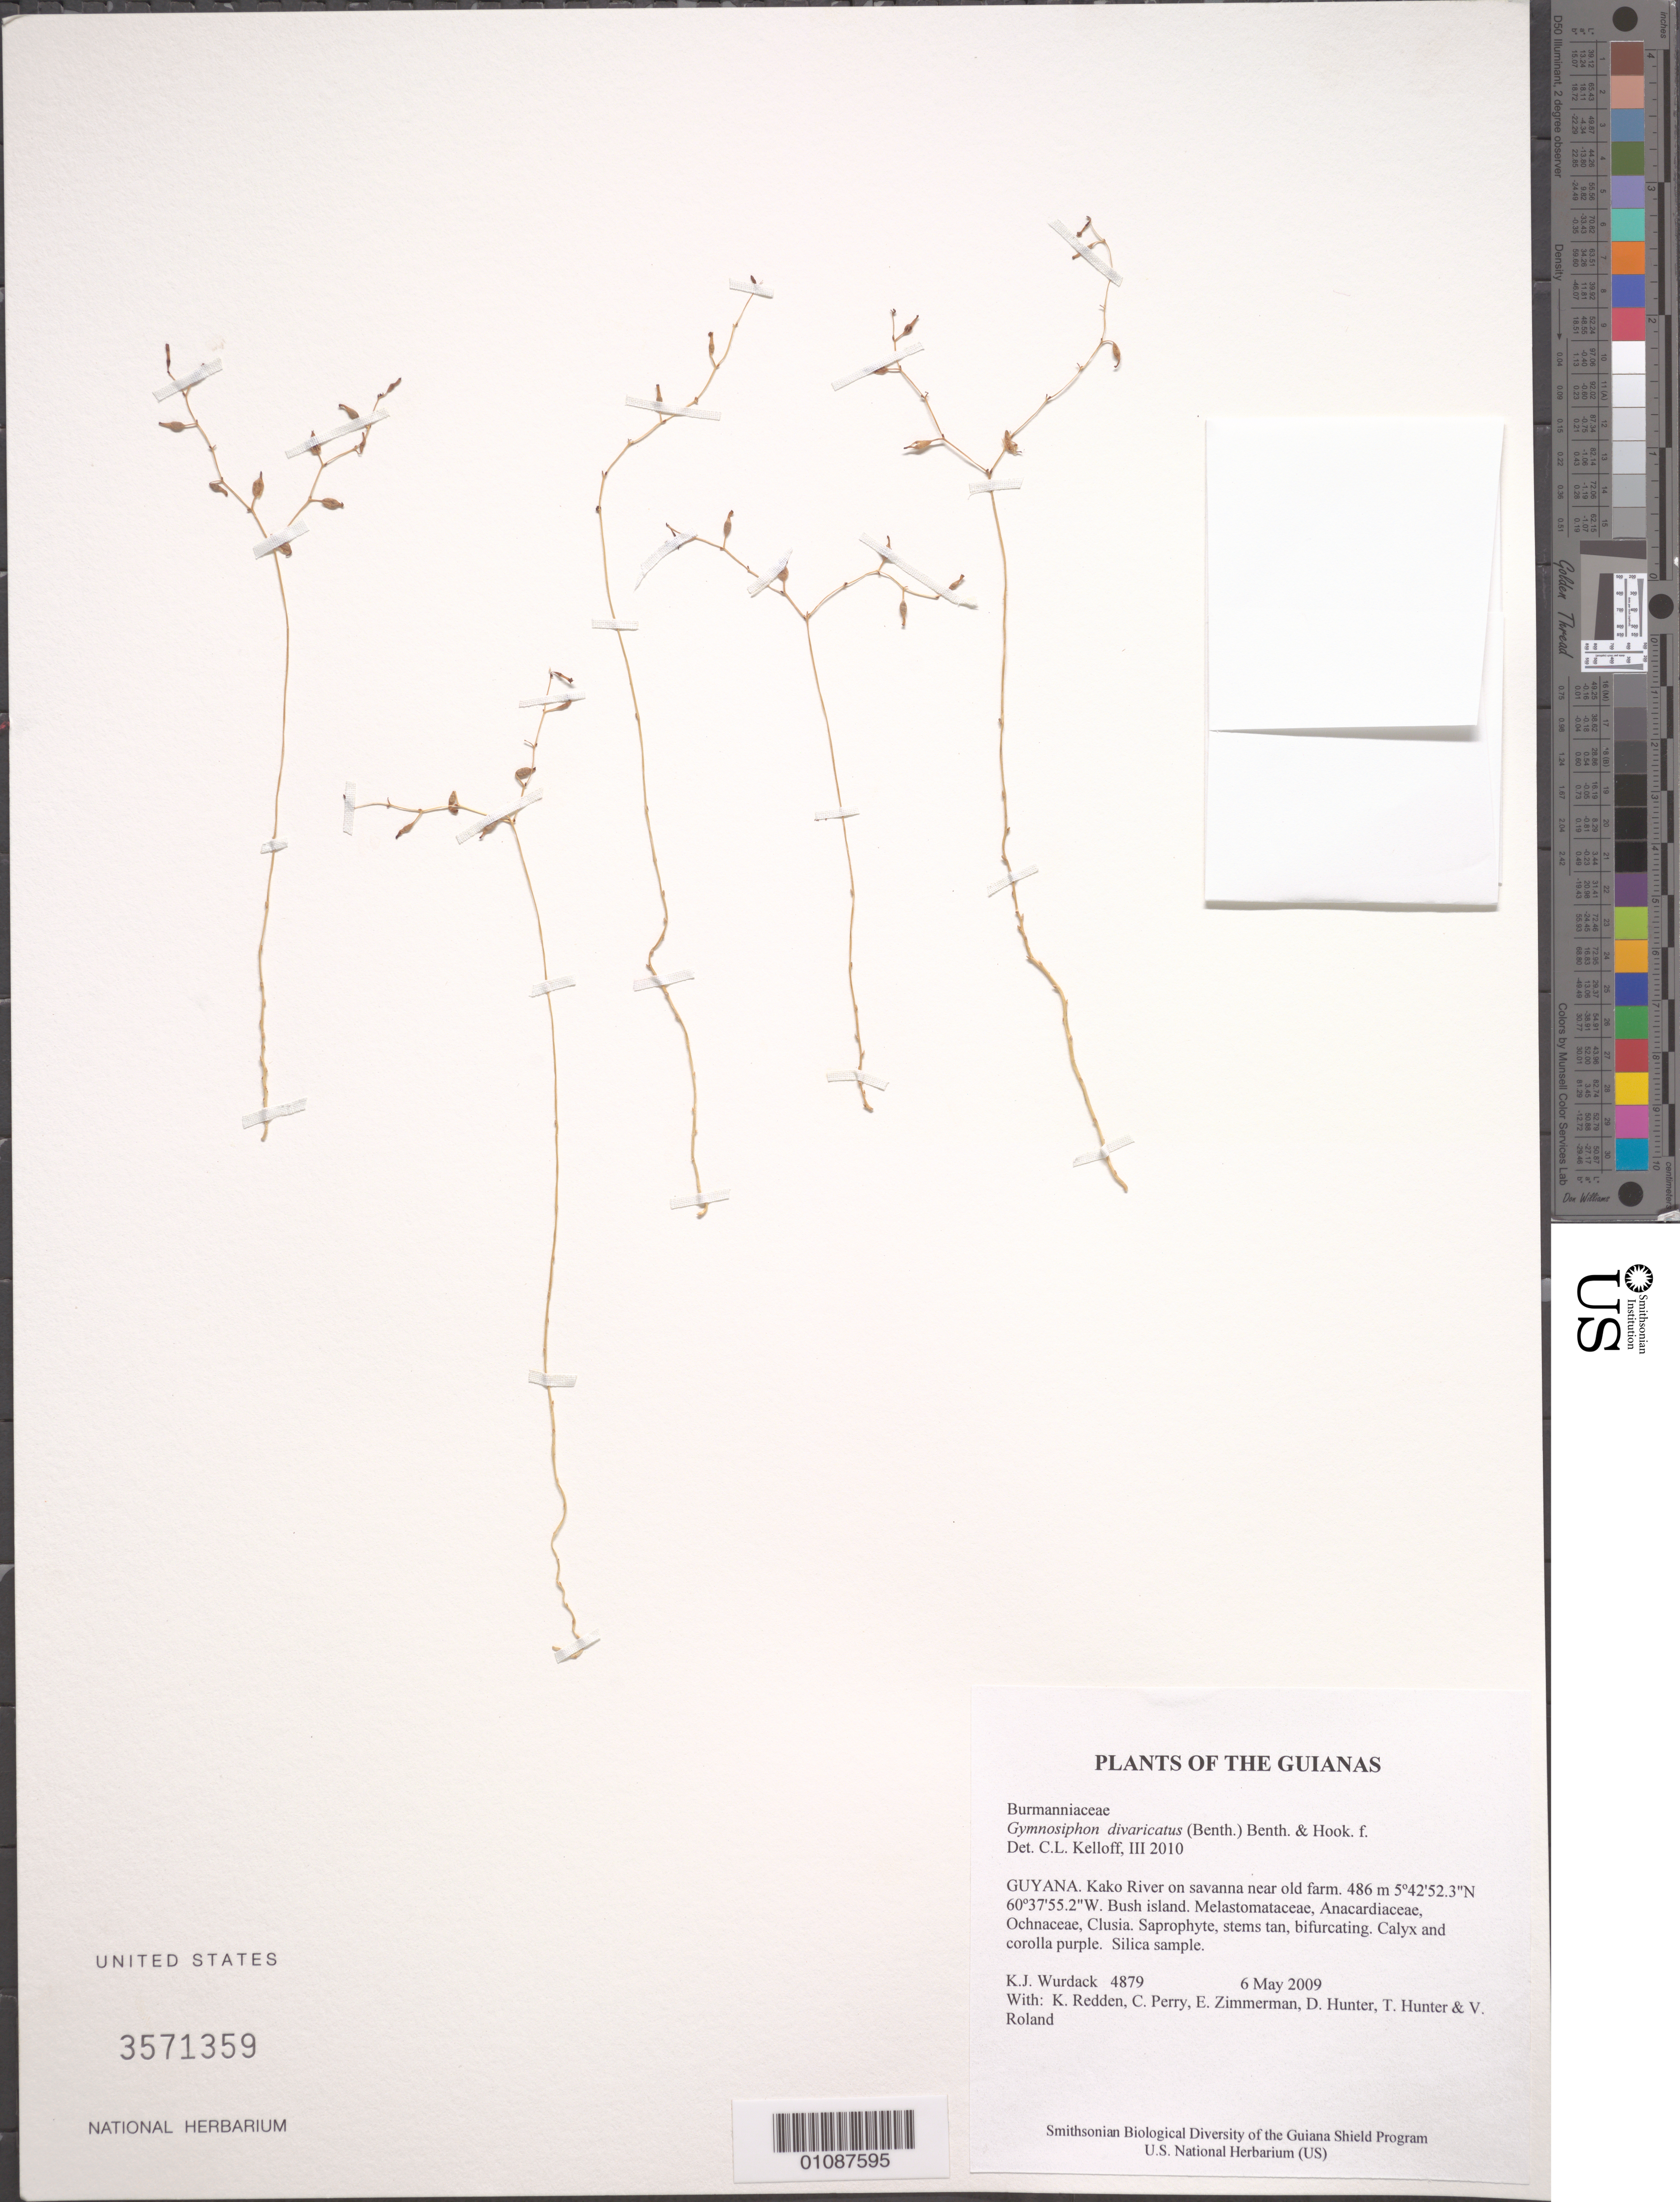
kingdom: Plantae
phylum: Tracheophyta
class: Liliopsida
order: Dioscoreales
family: Burmanniaceae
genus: Gymnosiphon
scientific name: Gymnosiphon divaricatus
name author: (Benth.) Benth. & Hook. f.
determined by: Kelloff, Carol L., (US), Smithsonian Institution - National Museum of Natural History (UNITED STATES)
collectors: K. Wurdack, K. M. Redden, C. Perry, E. Zimmerman, D. Hunter, T. Hunter & V. Roland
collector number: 4879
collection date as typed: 6 May 2009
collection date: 2009-05-06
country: Guyana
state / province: Cuyuni-Mazaruni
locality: Kako River on savanna near old farm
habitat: Bush island. Melastomataceae, Anacardiaceae, Ochnaceae, Clusia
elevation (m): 486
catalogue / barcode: US 3571359